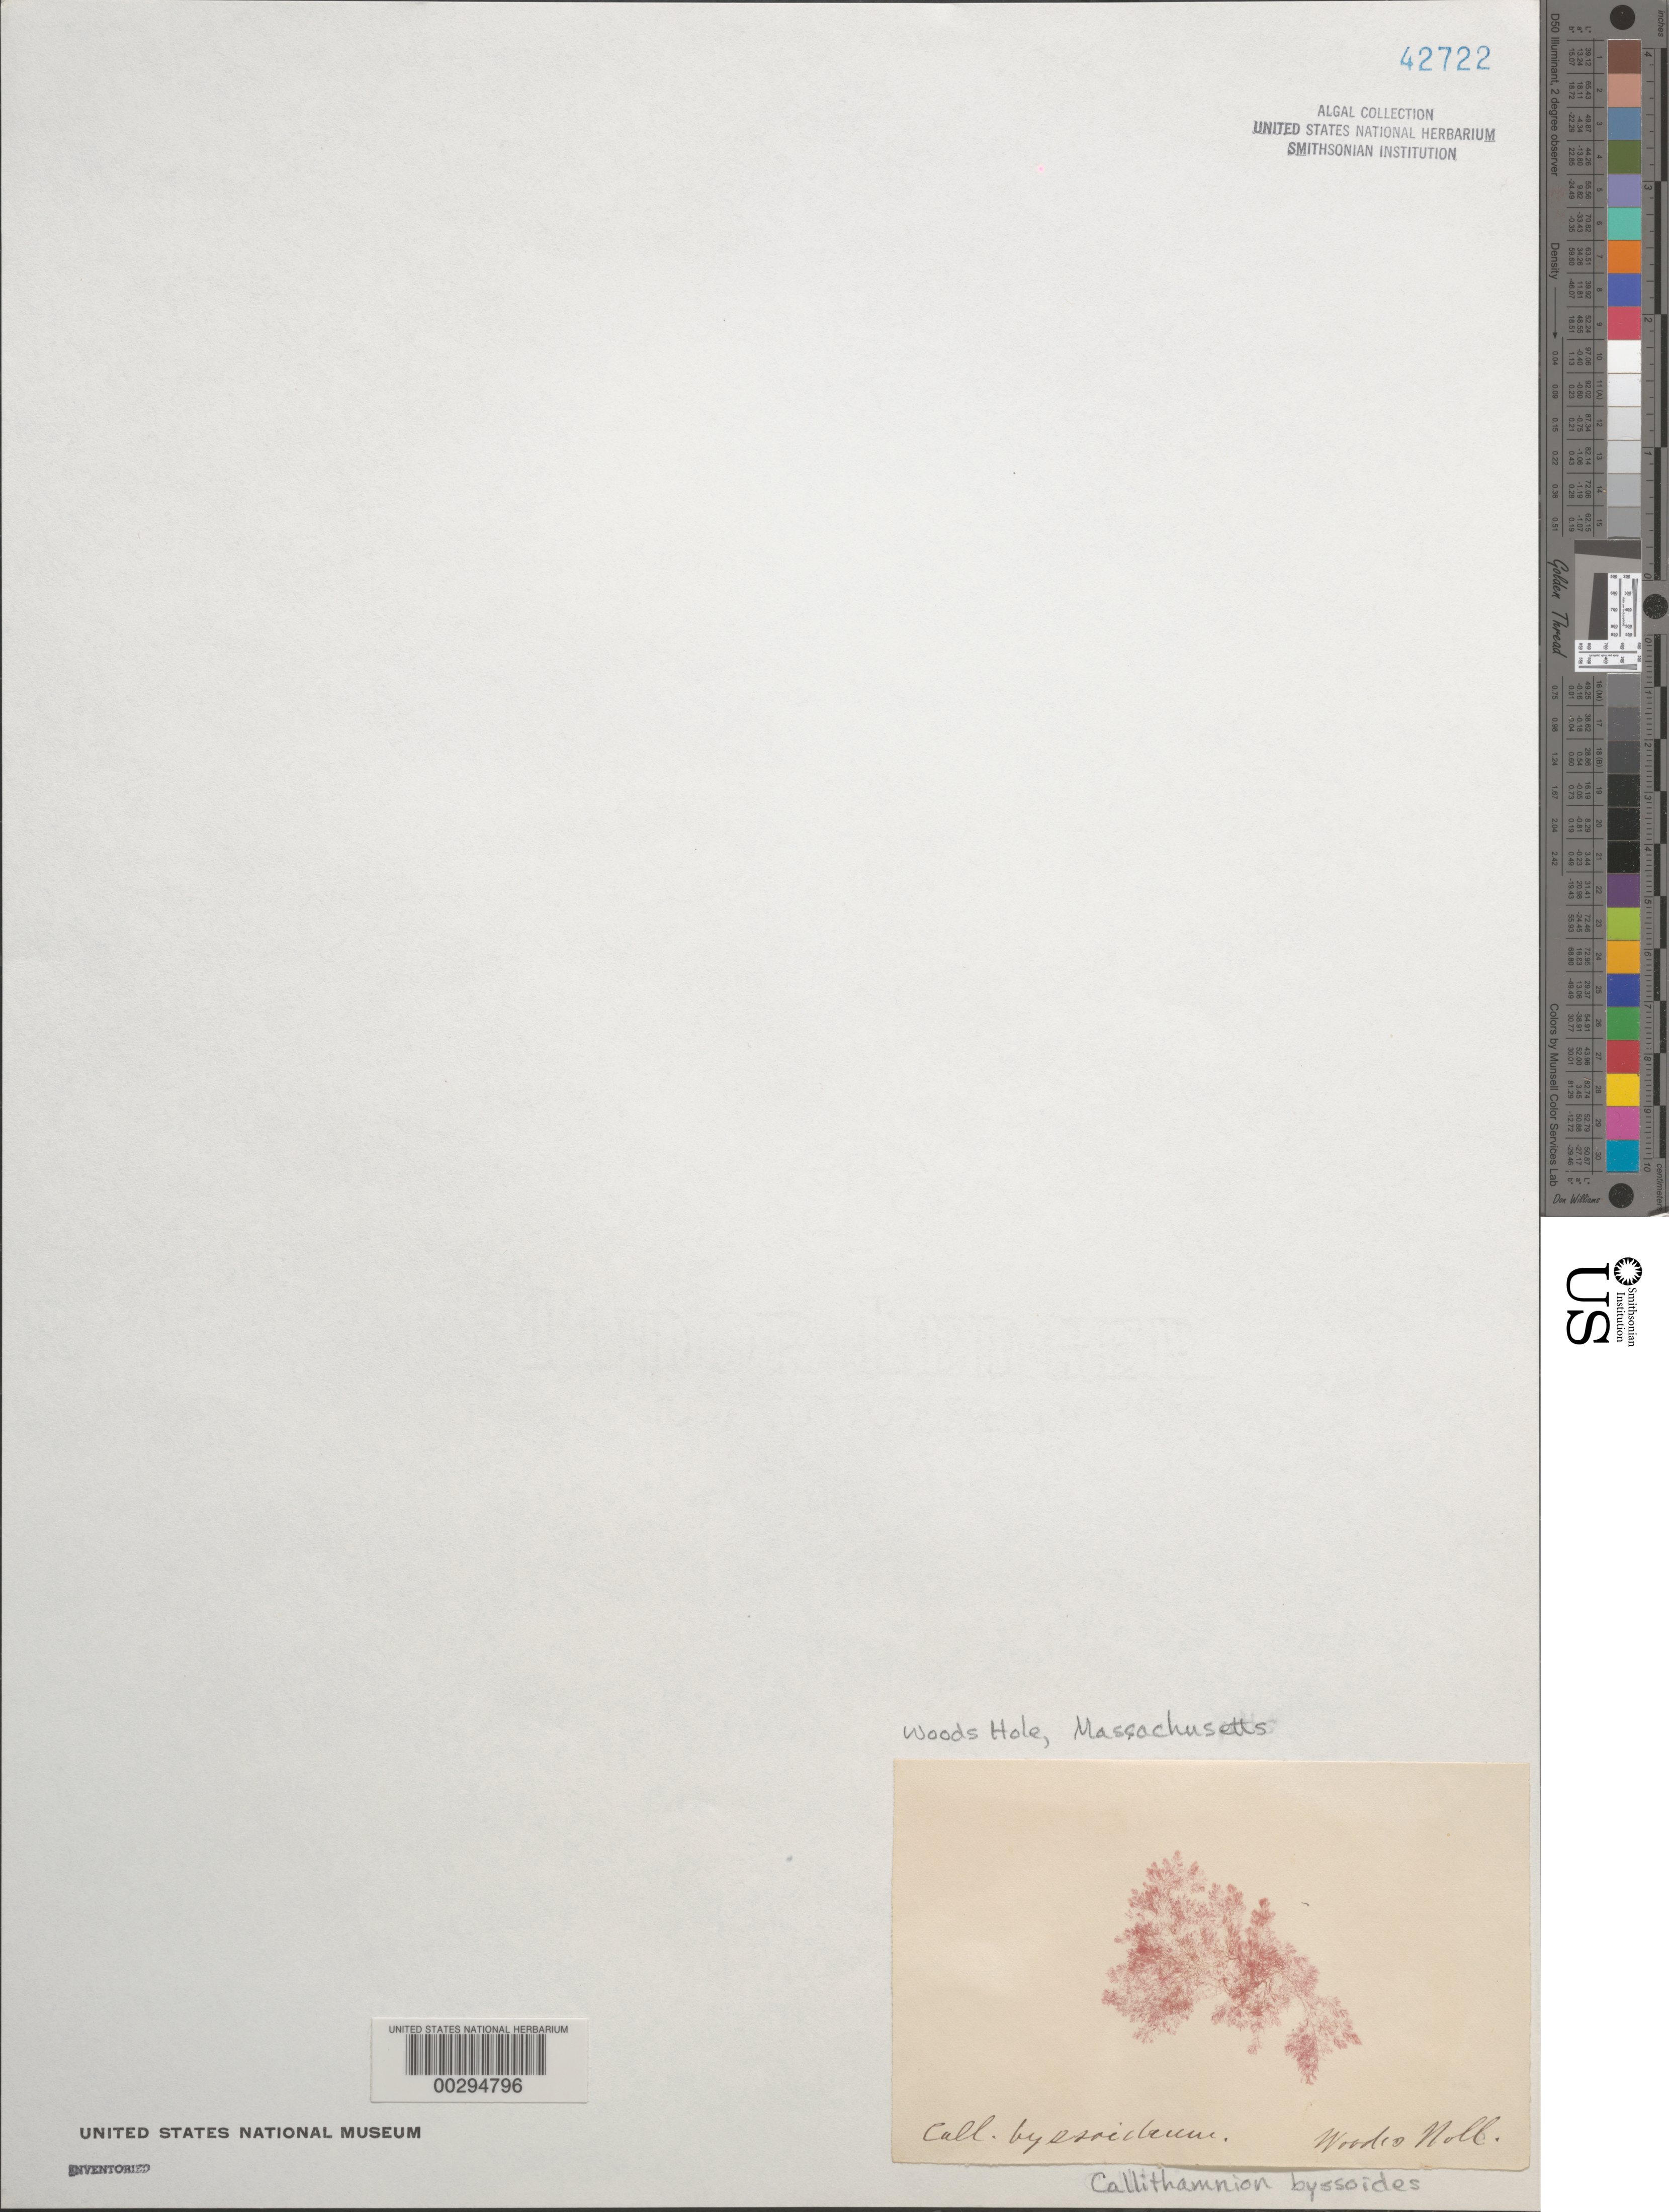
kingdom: Plantae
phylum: Rhodophyta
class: Florideophyceae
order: Ceramiales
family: Callithamniaceae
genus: Aglaothamnion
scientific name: Aglaothamnion tenuissimum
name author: (Bonnem.) Feldm.-Maz.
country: United States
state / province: Massachusetts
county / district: Barnstable County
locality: Woods Hole (Wood's Holl)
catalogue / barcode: US 42722